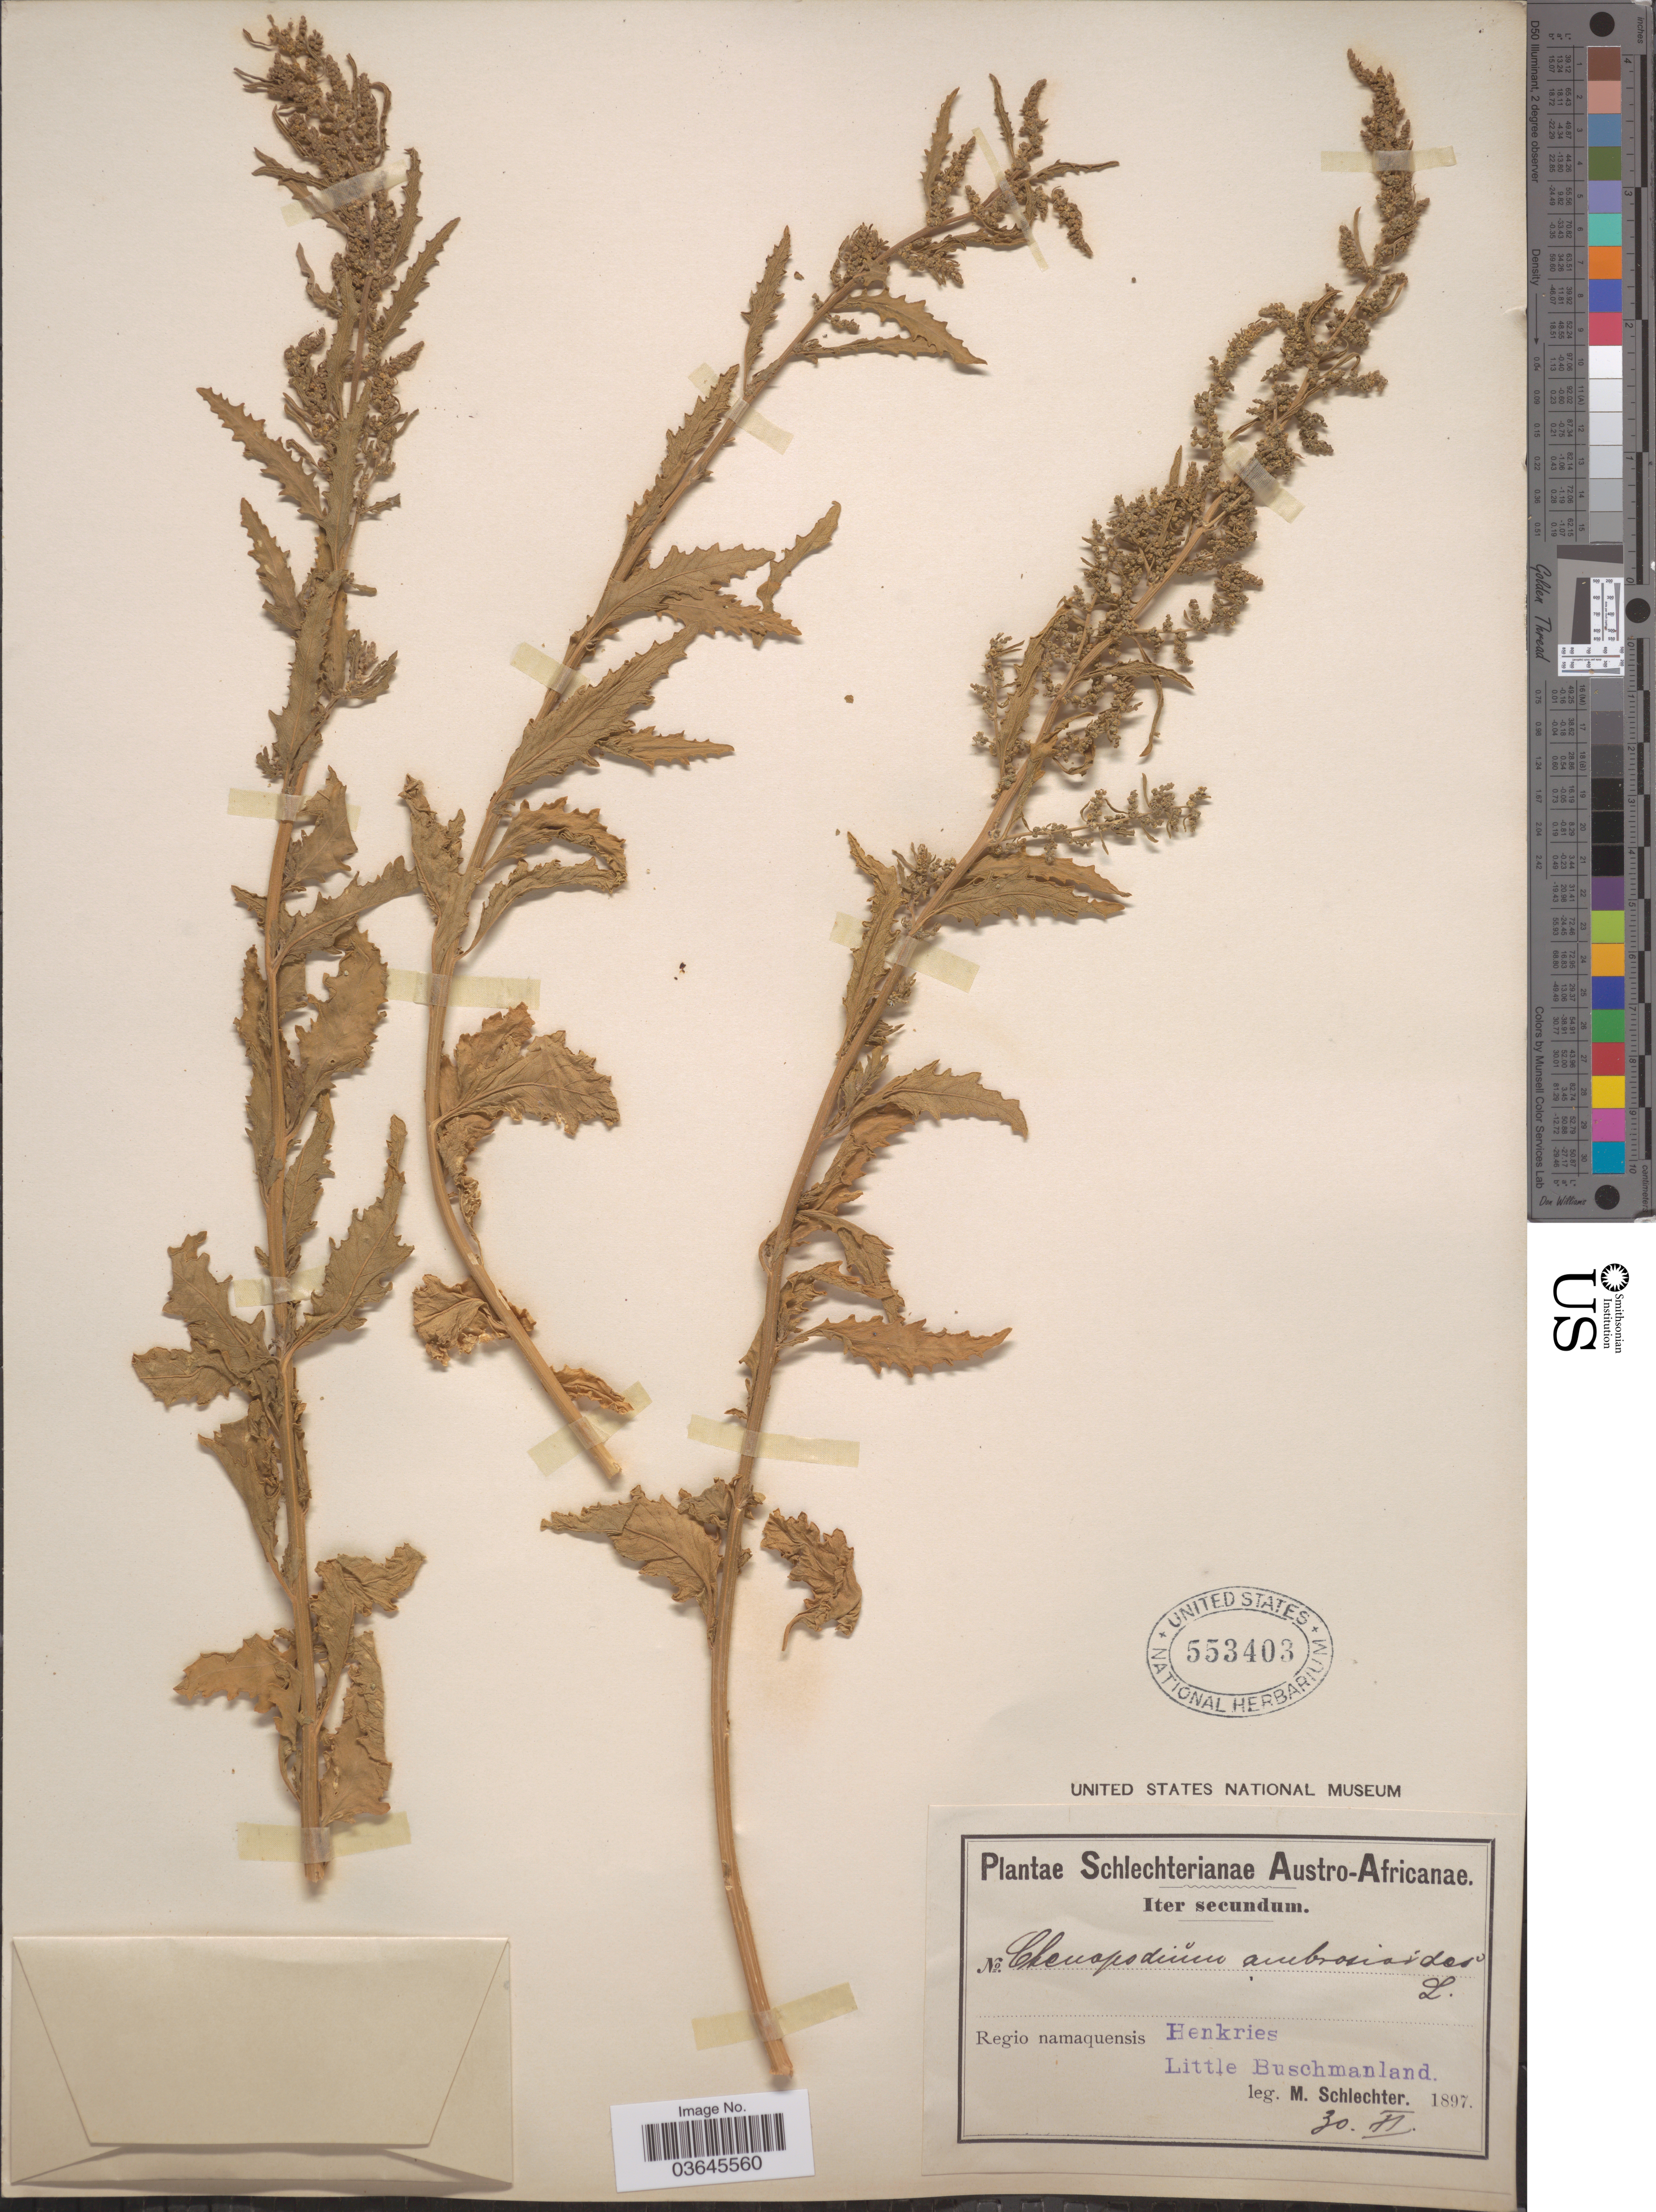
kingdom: Plantae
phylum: Tracheophyta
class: Magnoliopsida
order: Caryophyllales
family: Amaranthaceae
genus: Chenopodium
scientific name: Chenopodium ambrosioides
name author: L.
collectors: M. Schlechter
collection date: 1897-11-30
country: South Africa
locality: Austro-Africanæ. Regio namaquensis. Henkries, Little Buschmanland.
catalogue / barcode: US 553403